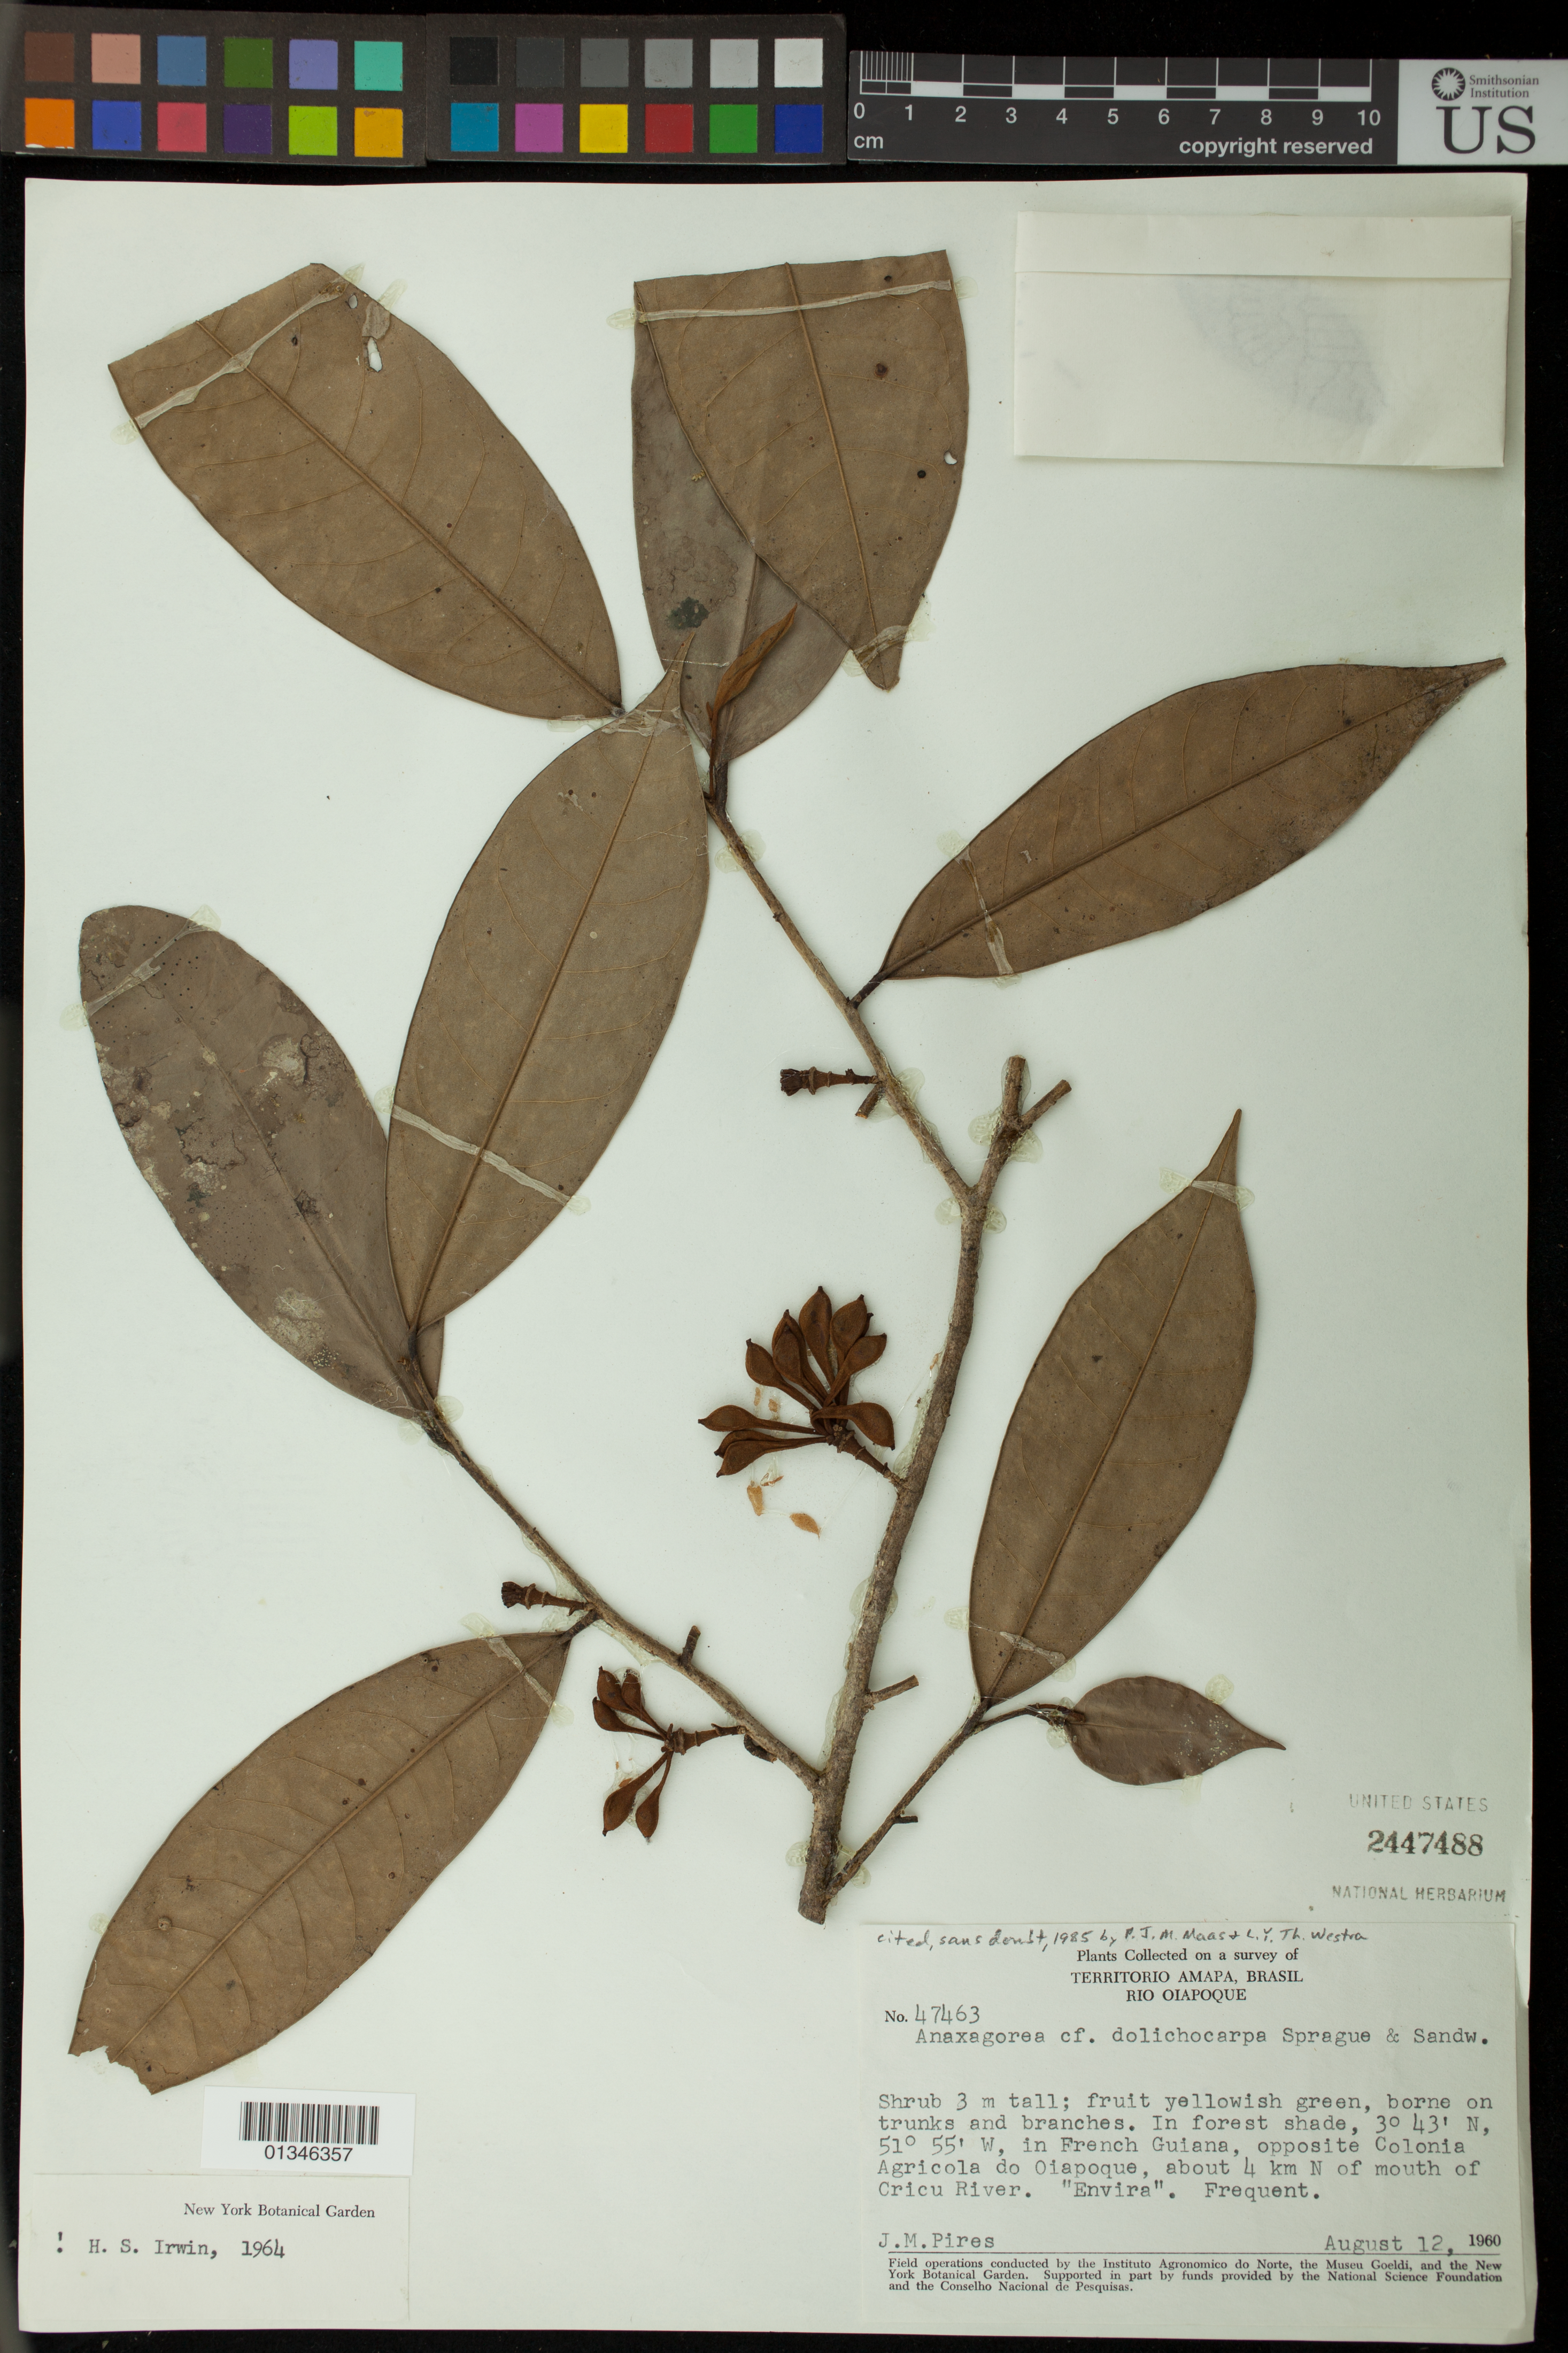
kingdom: Plantae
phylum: Tracheophyta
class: Magnoliopsida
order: Magnoliales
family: Annonaceae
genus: Anaxagorea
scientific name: Anaxagorea dolichocarpa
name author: Sprague & Sandwith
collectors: J. M. Pires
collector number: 47463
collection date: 1960-08-12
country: Guyana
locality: Opposite Colonia Agricola do Oiapoque, about 4km N mouth of Cricu River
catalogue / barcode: US 2447488